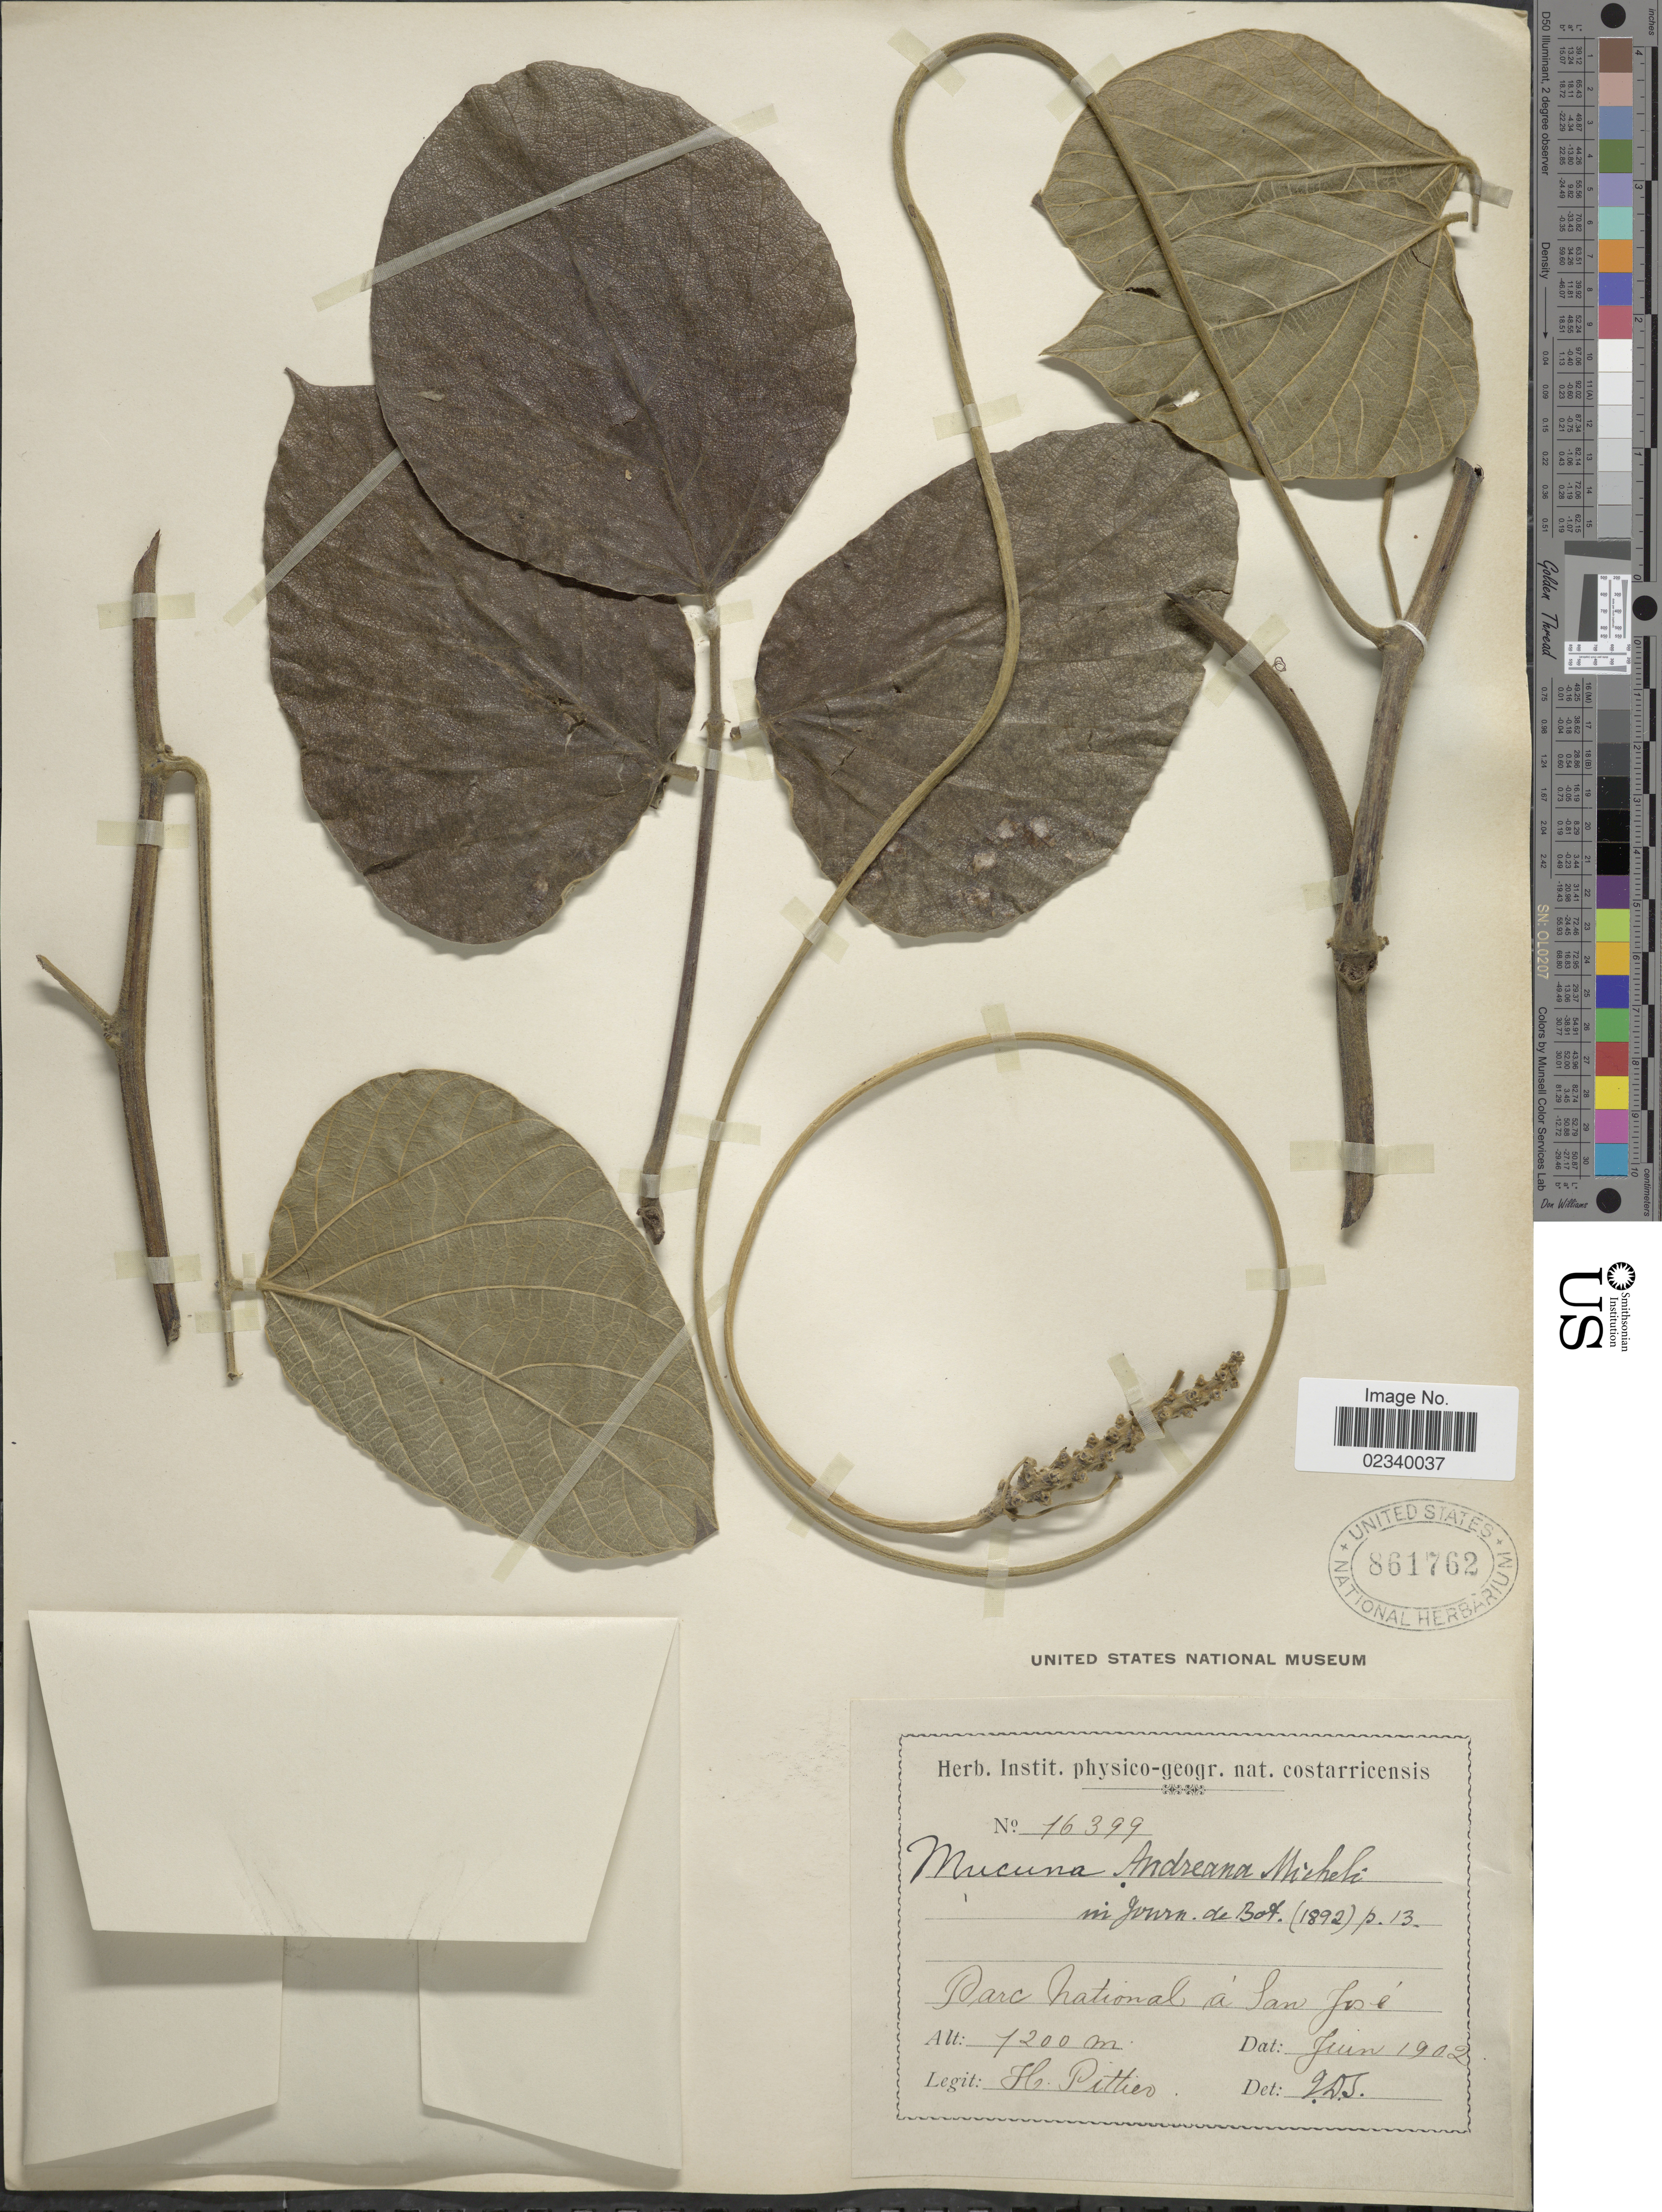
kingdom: Plantae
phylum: Tracheophyta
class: Magnoliopsida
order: Fabales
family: Fabaceae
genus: Mucuna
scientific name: Mucuna holtonii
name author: (Kuntze) Moldenke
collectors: H. F. Pittier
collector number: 16399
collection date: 1902-06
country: Costa Rica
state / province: San José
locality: Parc National á San José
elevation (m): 1200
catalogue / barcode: US 861762